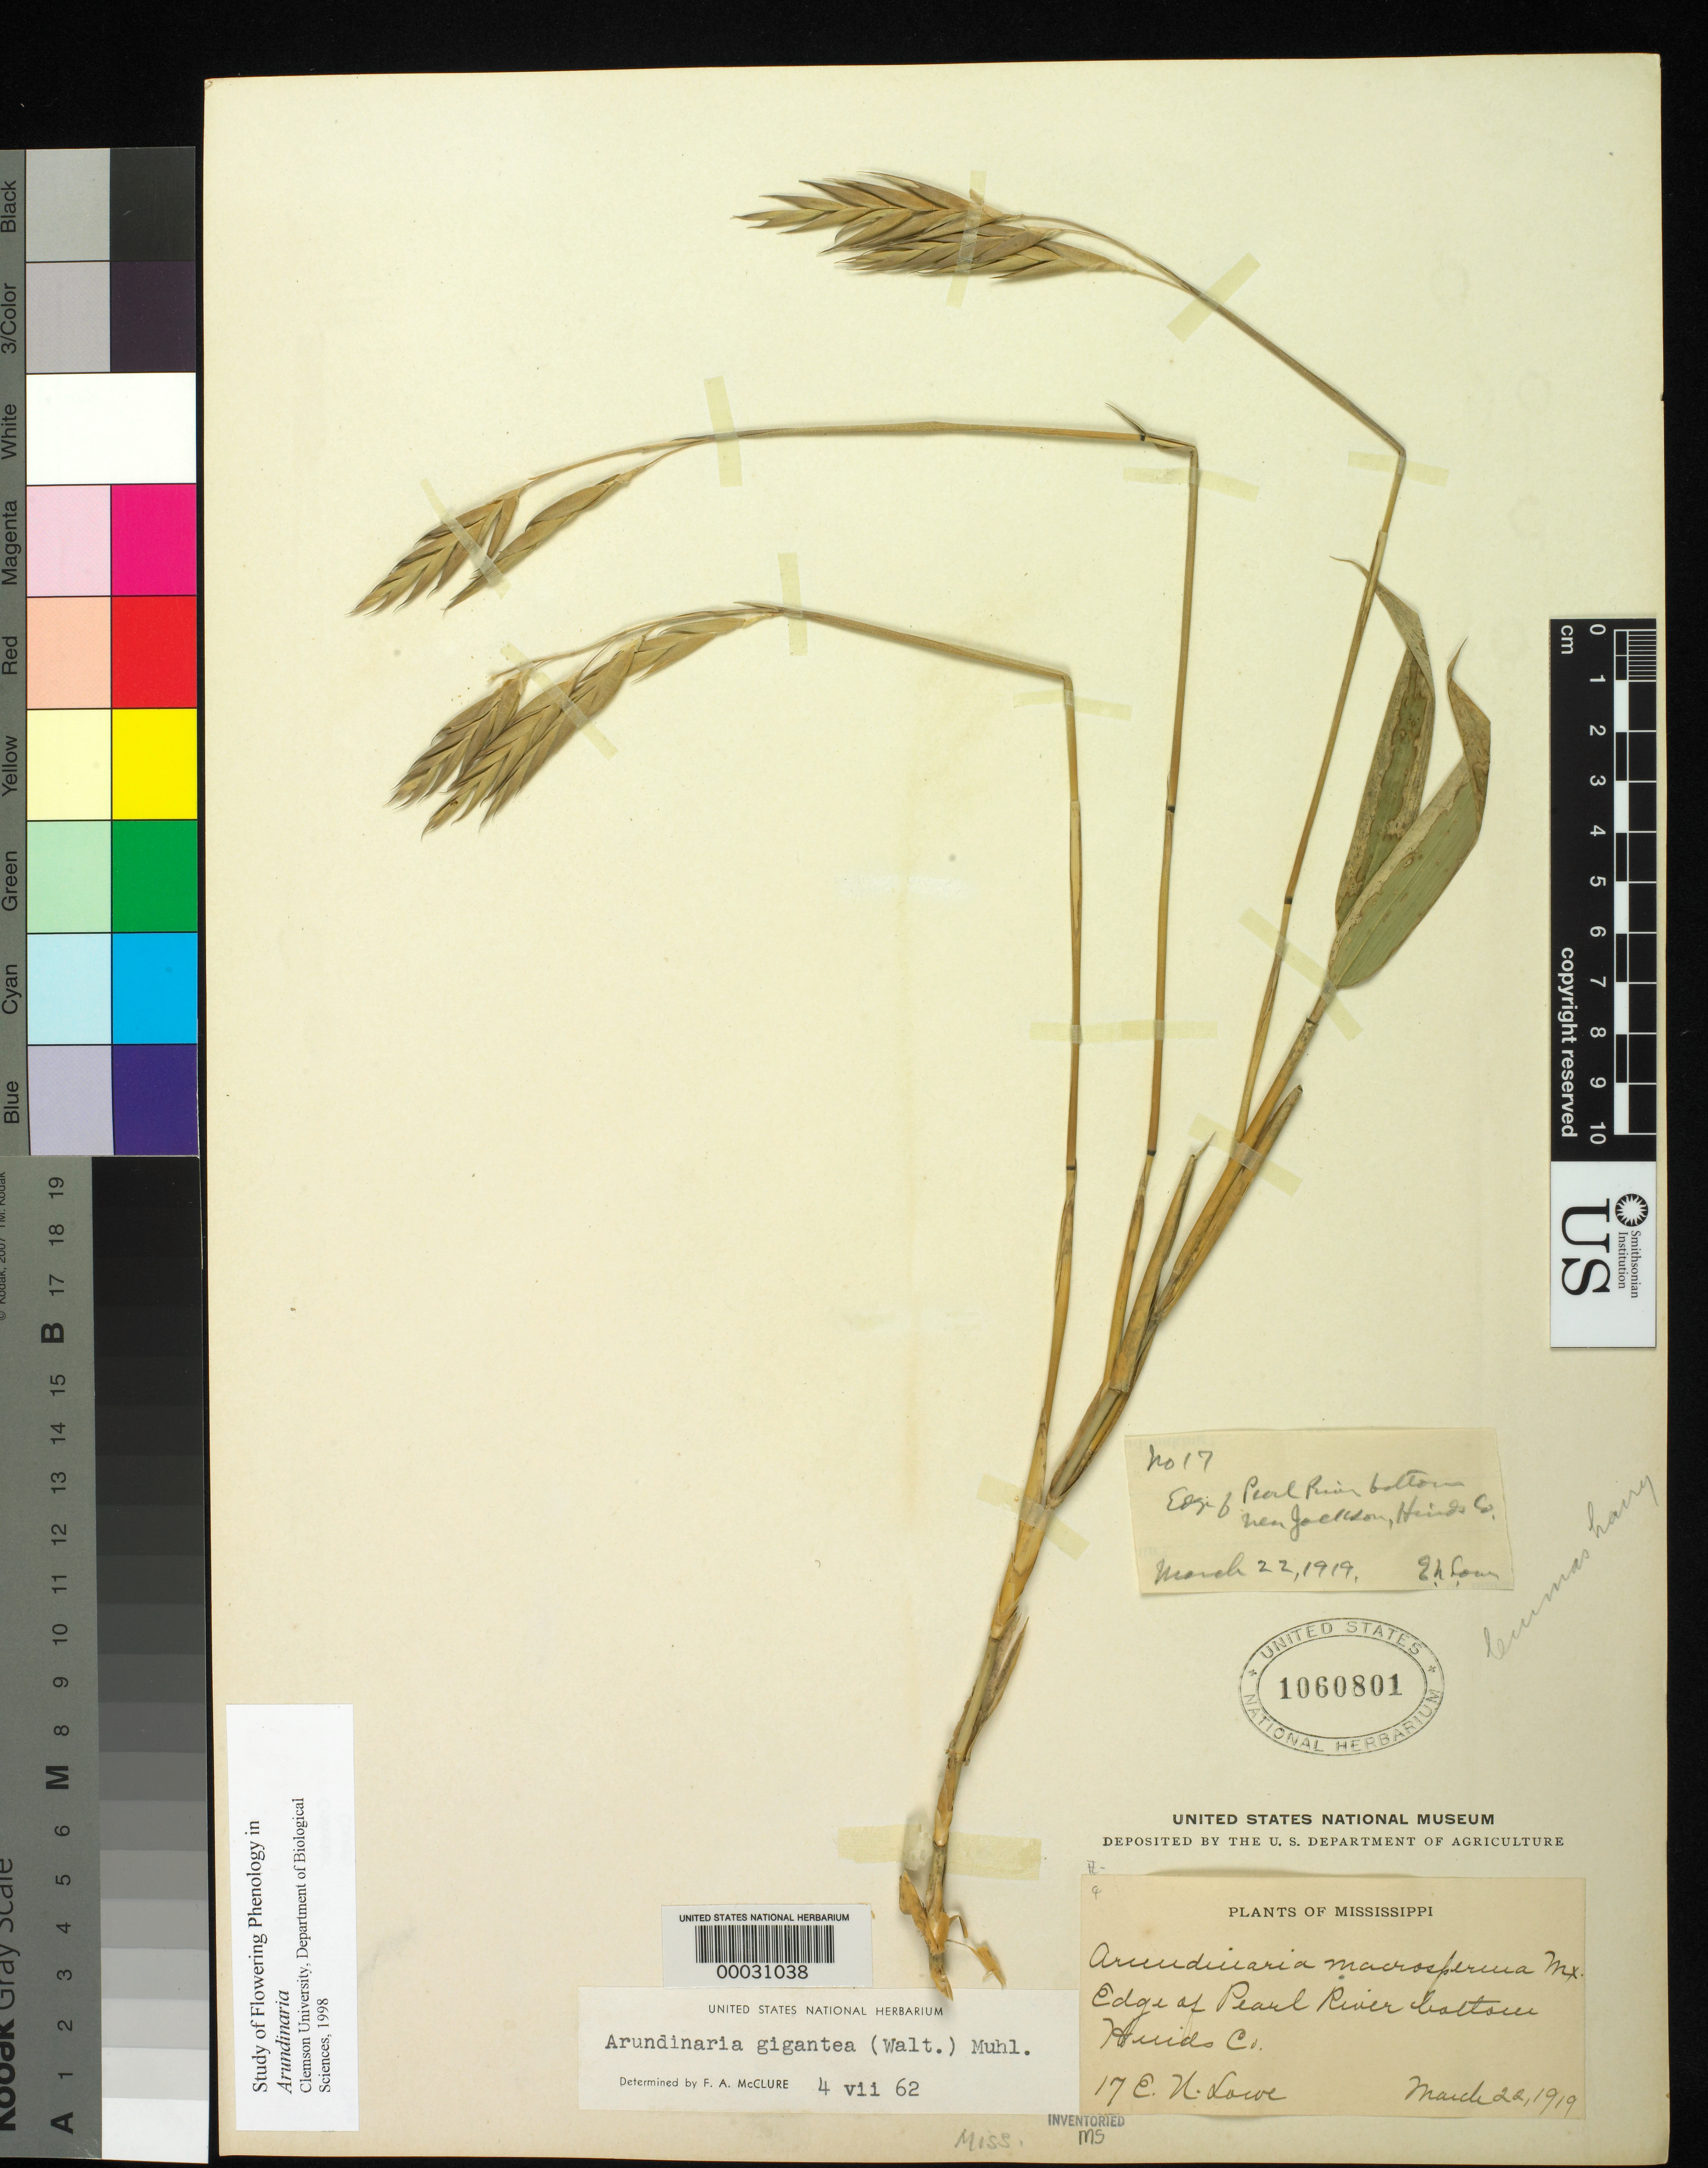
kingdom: Plantae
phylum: Tracheophyta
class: Liliopsida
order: Poales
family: Poaceae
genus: Arundinaria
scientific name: Arundinaria gigantea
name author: (Walter) Muhl.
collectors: E. N. Lowe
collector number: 17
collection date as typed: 22 Mar 1919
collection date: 1919-03-22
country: United States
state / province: Mississippi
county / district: Hinds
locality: Pearl river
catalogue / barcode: US 1060801